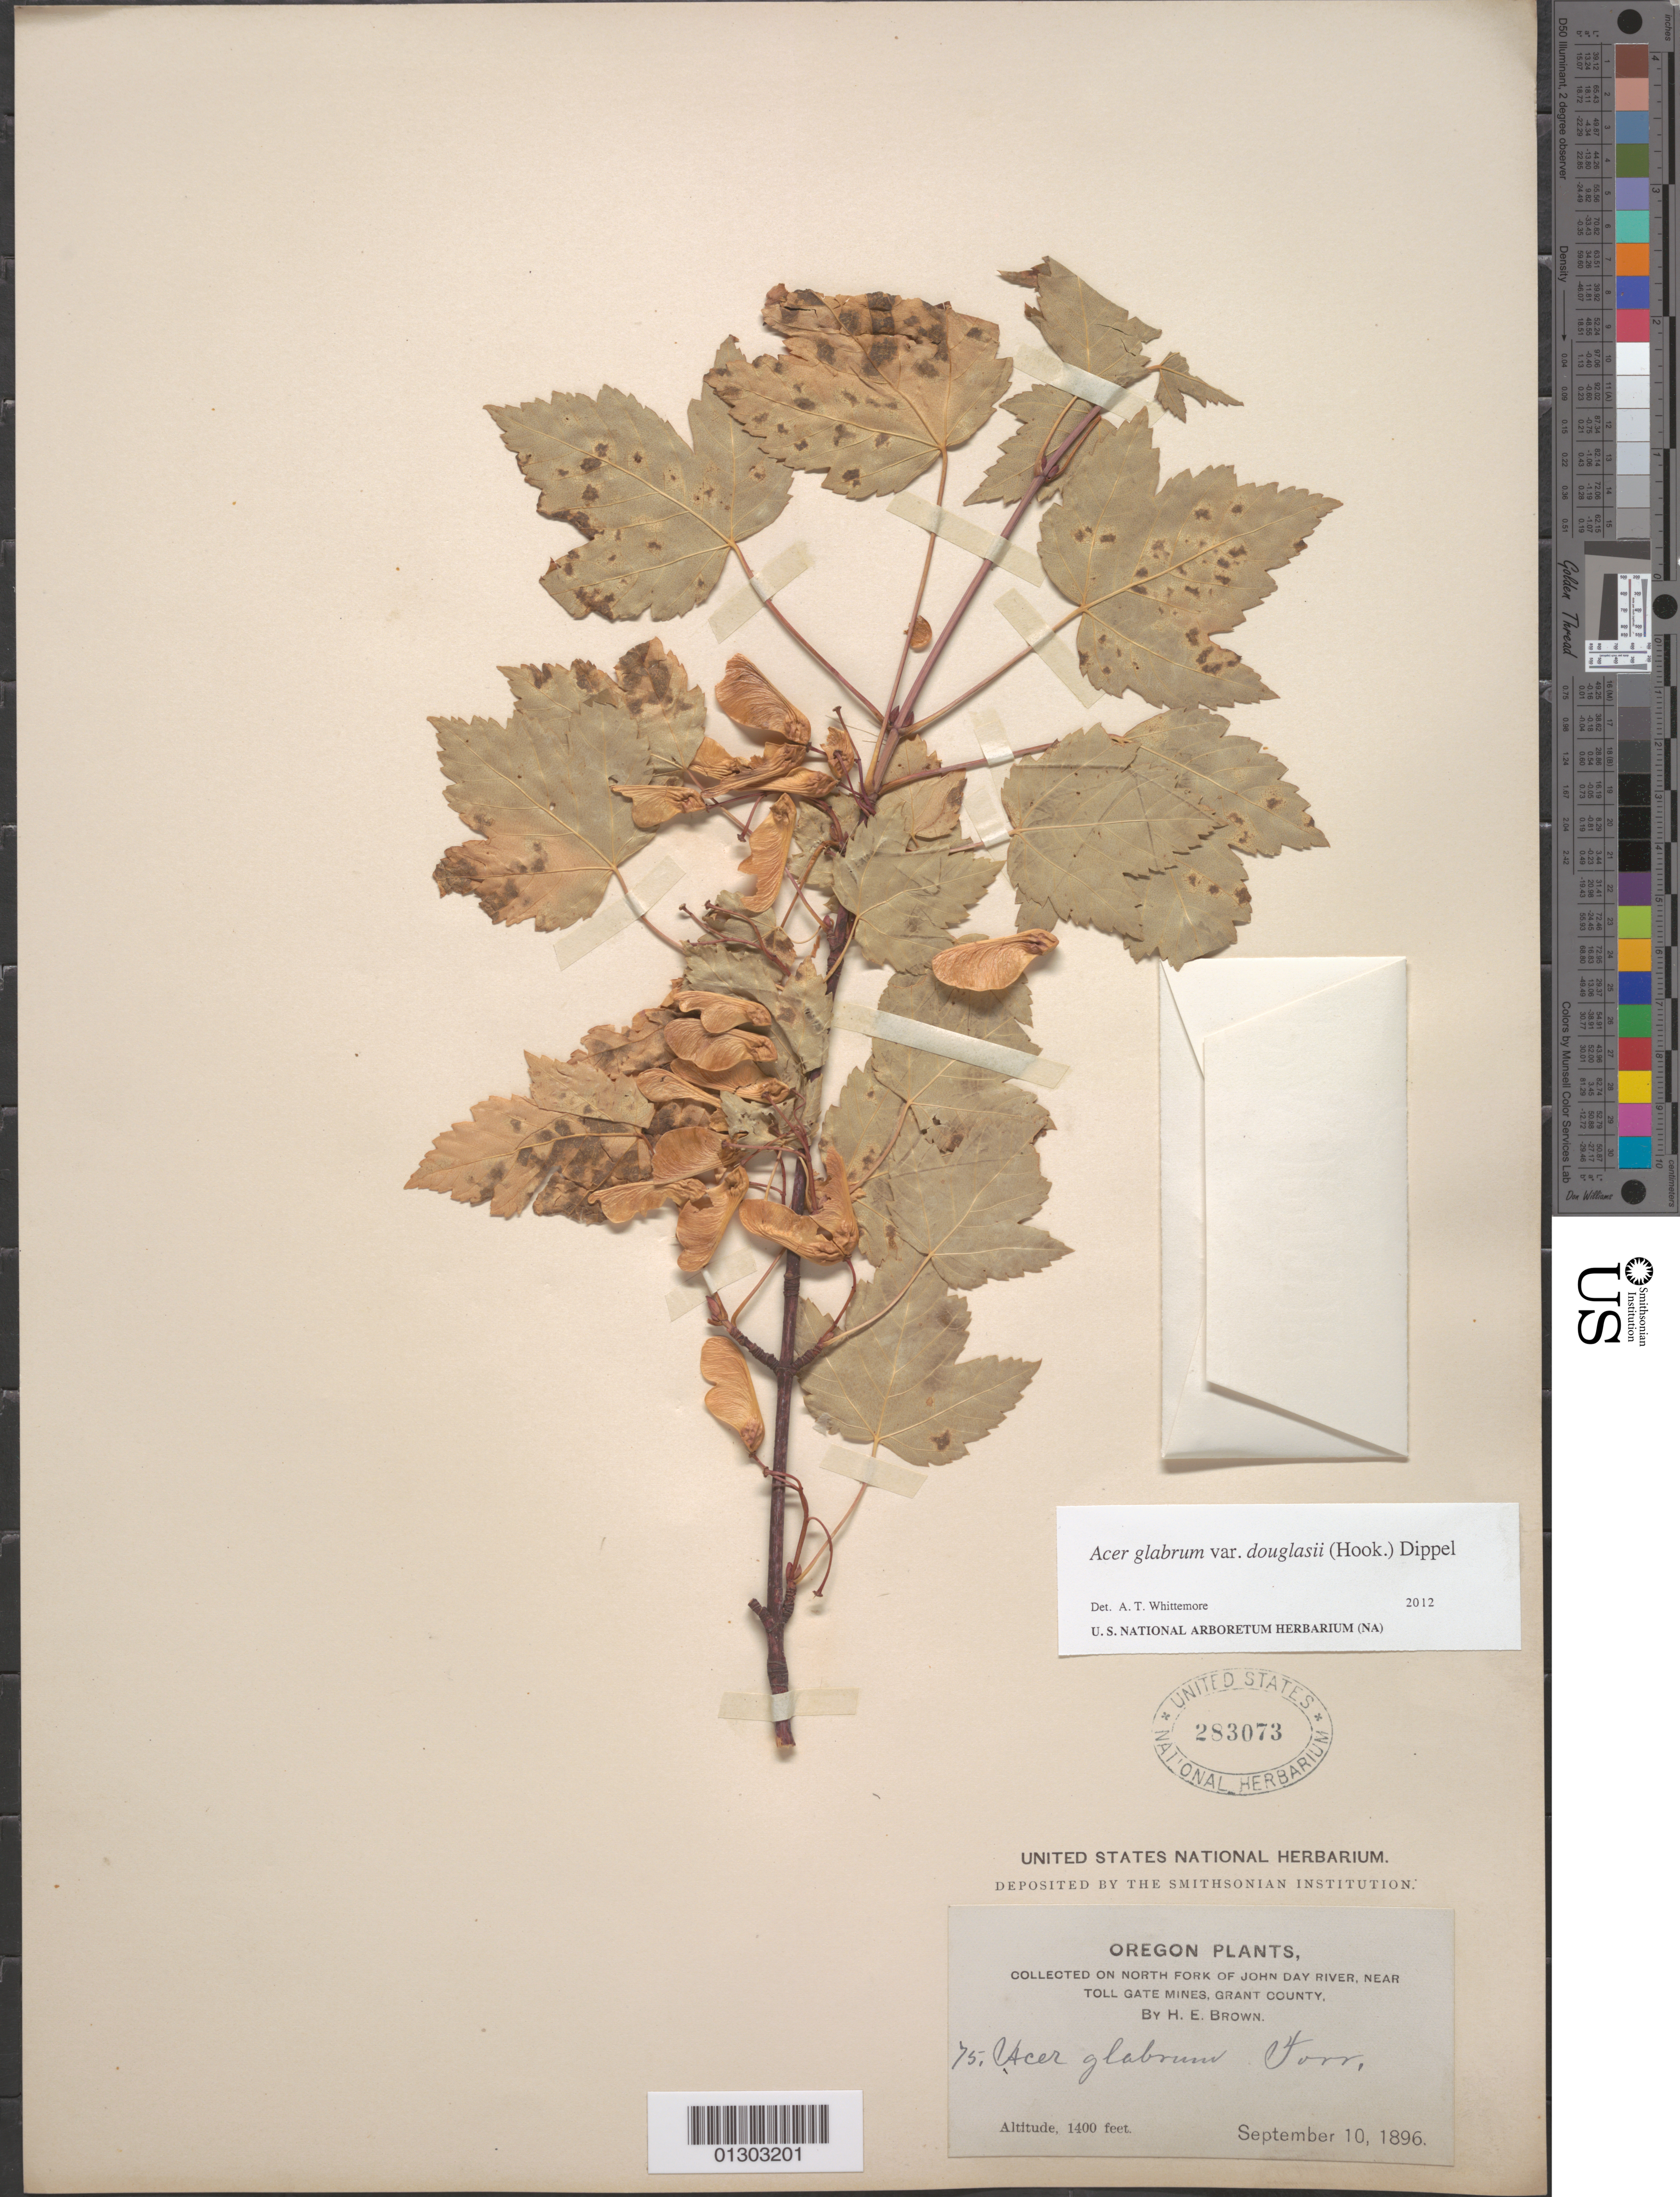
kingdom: Plantae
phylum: Tracheophyta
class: Magnoliopsida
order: Sapindales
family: Sapindaceae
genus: Acer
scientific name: Acer glabrum var. douglasii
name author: (Hook.) Dippel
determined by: Whittemore, A. T.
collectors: H. E. Brown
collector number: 75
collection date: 1896-09-10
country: United States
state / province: Oregon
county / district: Grant County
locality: Grant County, N fork of John Day River, near Toll Gate Mines.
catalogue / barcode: US 283073